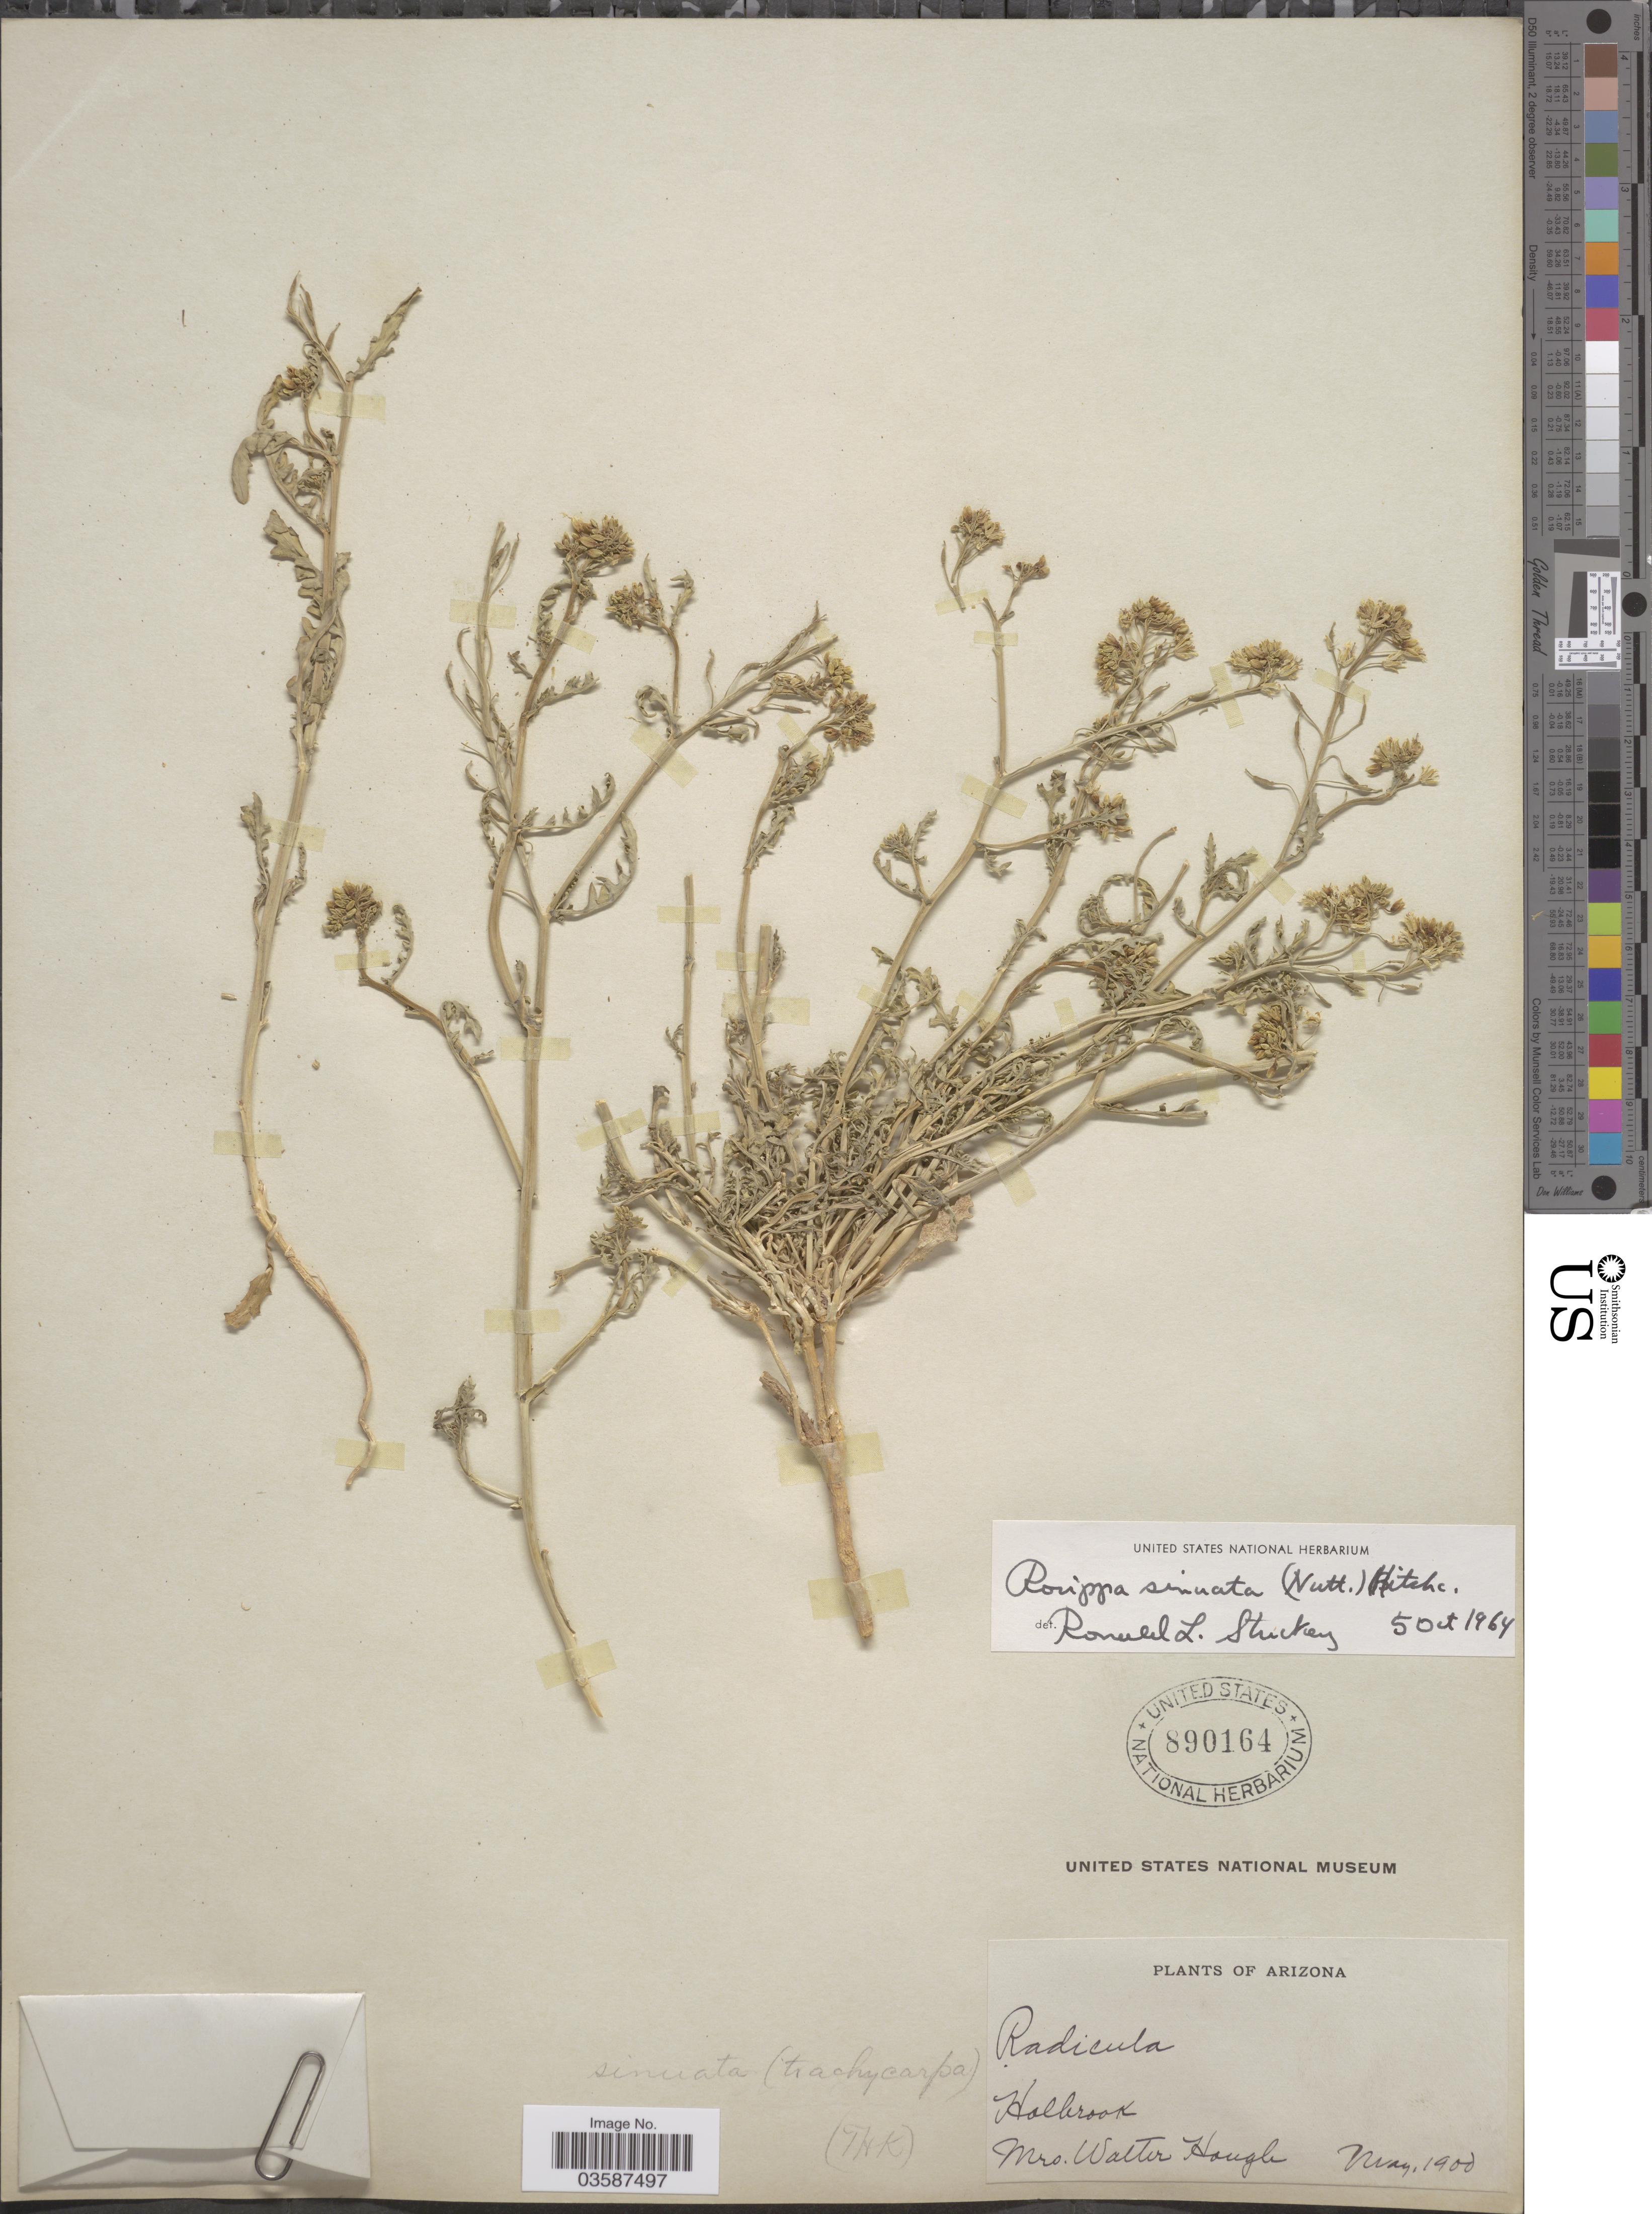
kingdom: Plantae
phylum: Tracheophyta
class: Magnoliopsida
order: Brassicales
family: Brassicaceae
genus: Rorippa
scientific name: Rorippa sinuata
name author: (Nutt.) Hitchc.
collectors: Mrs W. Hough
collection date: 1900-05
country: United States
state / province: Arizona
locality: Holbrook.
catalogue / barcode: US 890164